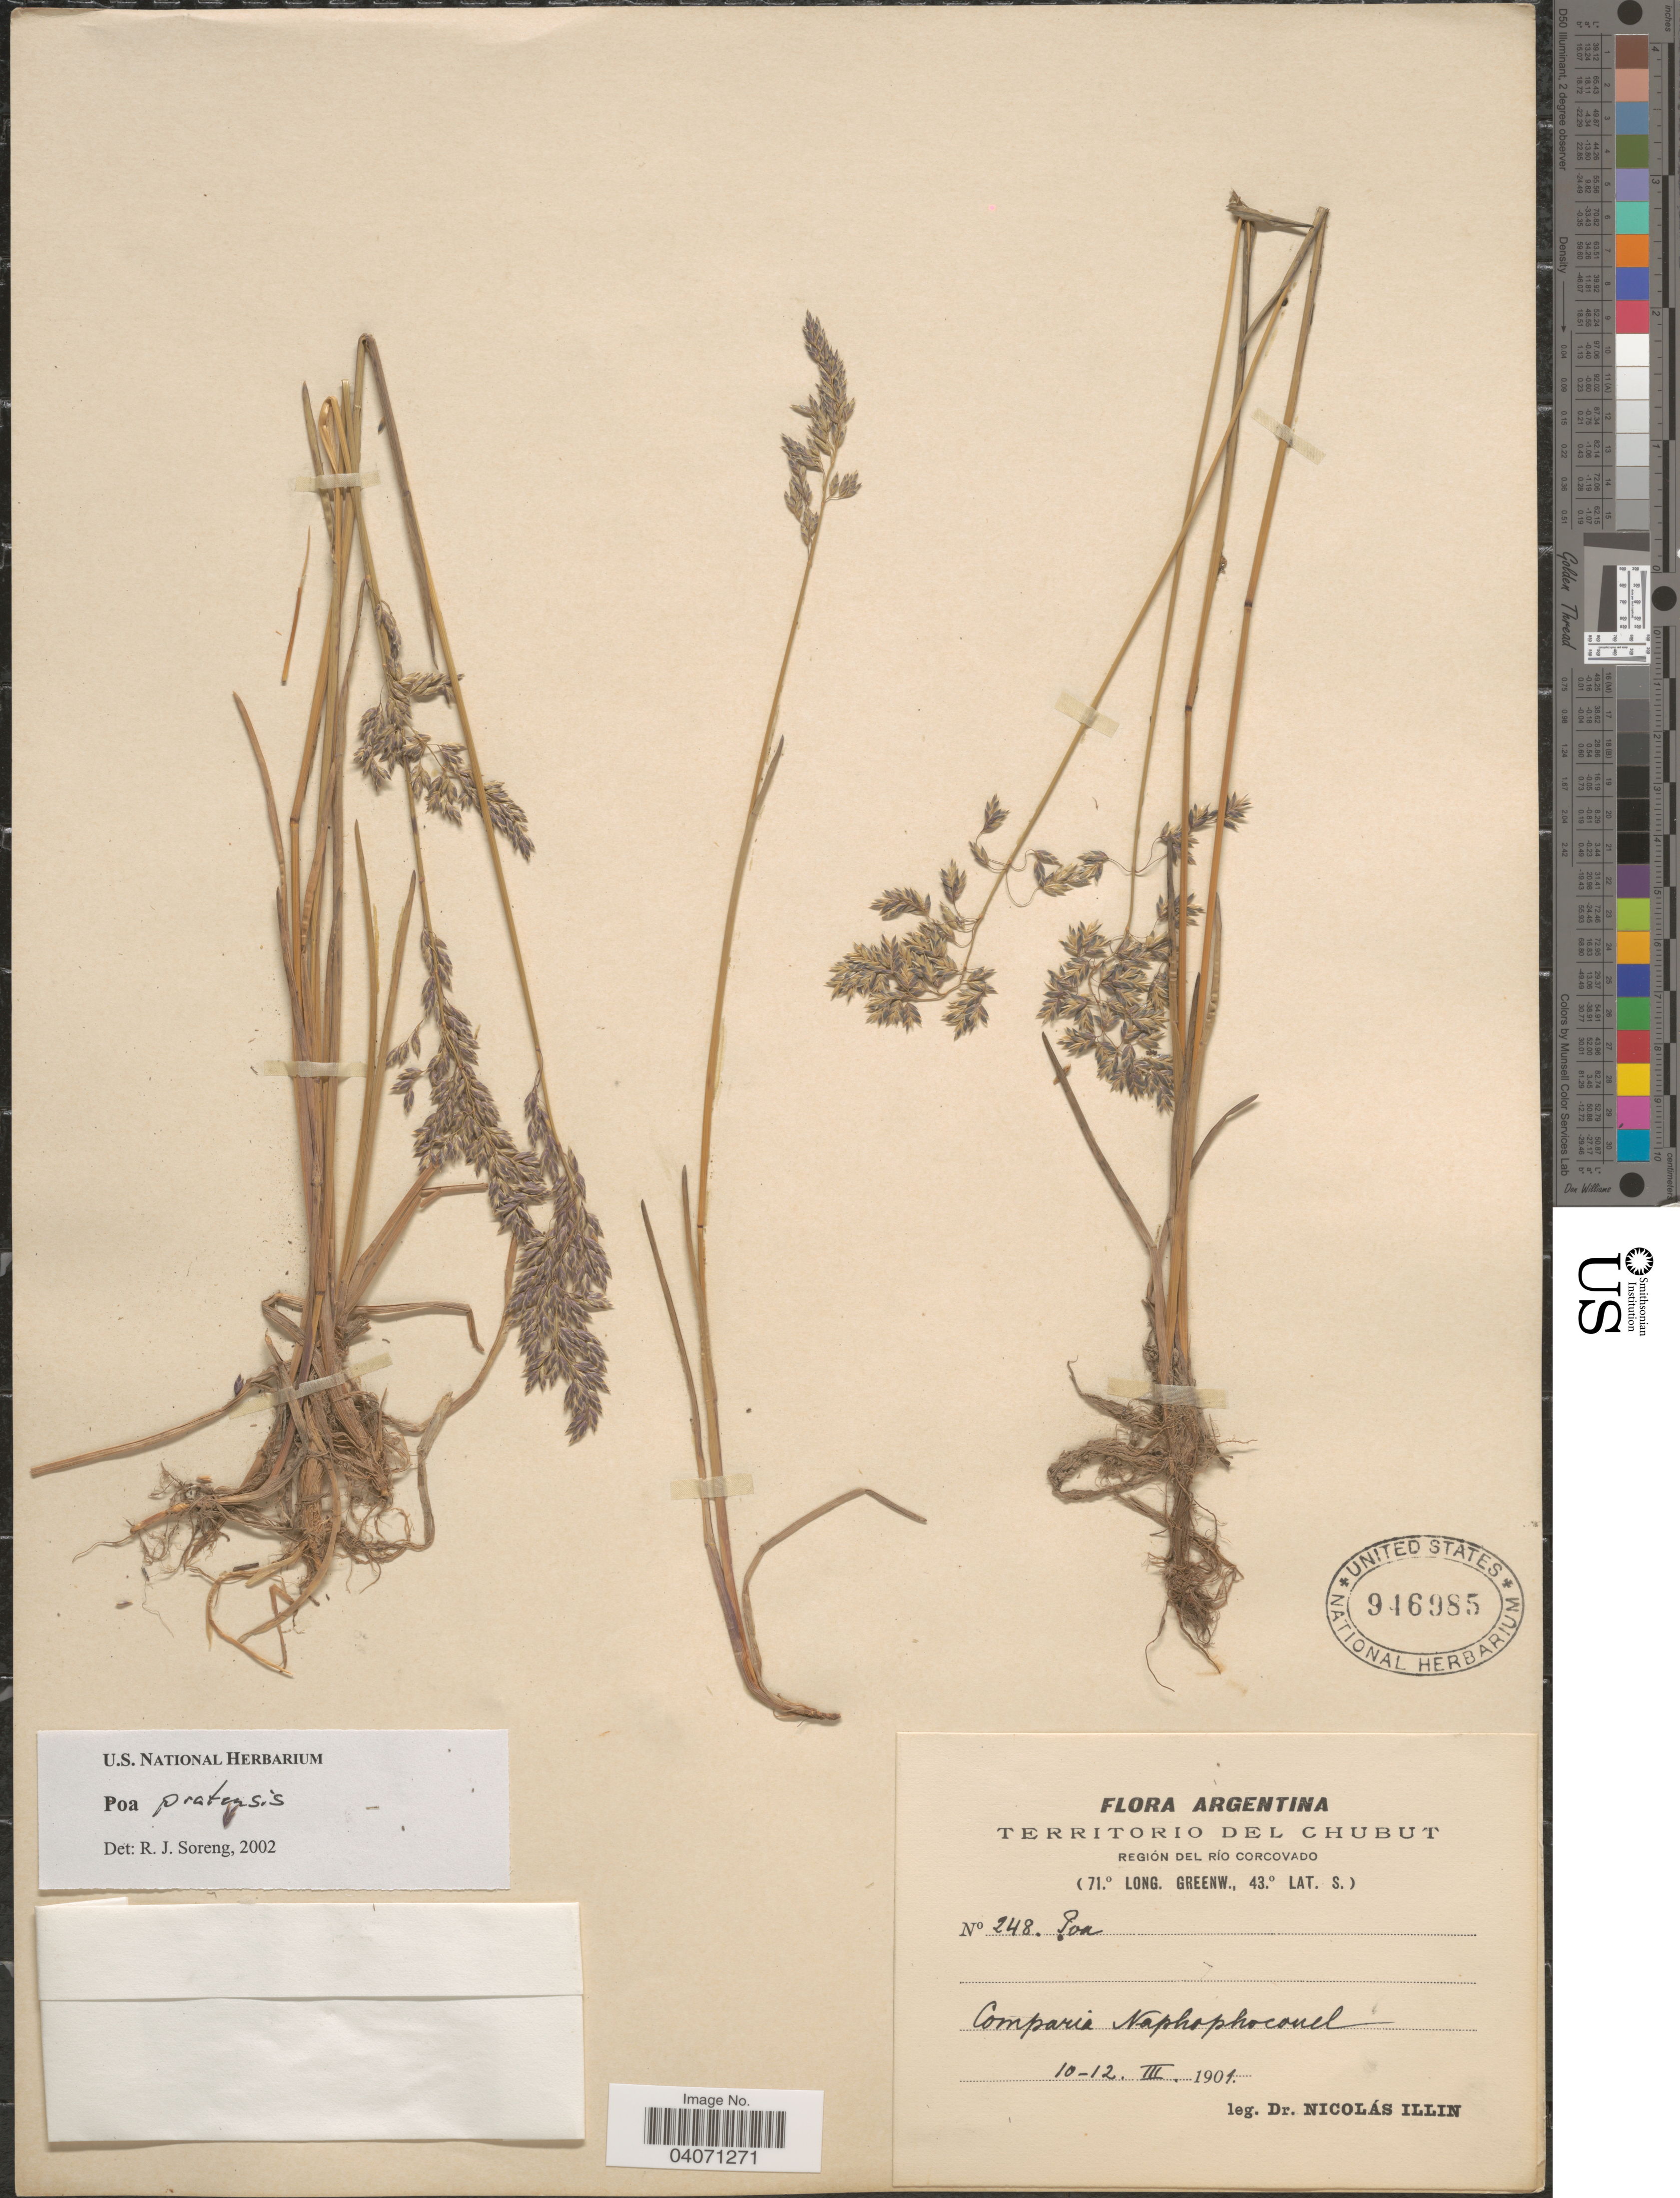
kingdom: Plantae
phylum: Tracheophyta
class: Liliopsida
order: Poales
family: Poaceae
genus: Poa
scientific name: Poa pratensis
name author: L.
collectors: N. Illin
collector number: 248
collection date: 1901-03-10/1901-03-12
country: Argentina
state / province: Chubut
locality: Región del Río Corcovado. Comparia Naphophoconel.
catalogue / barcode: US 946985